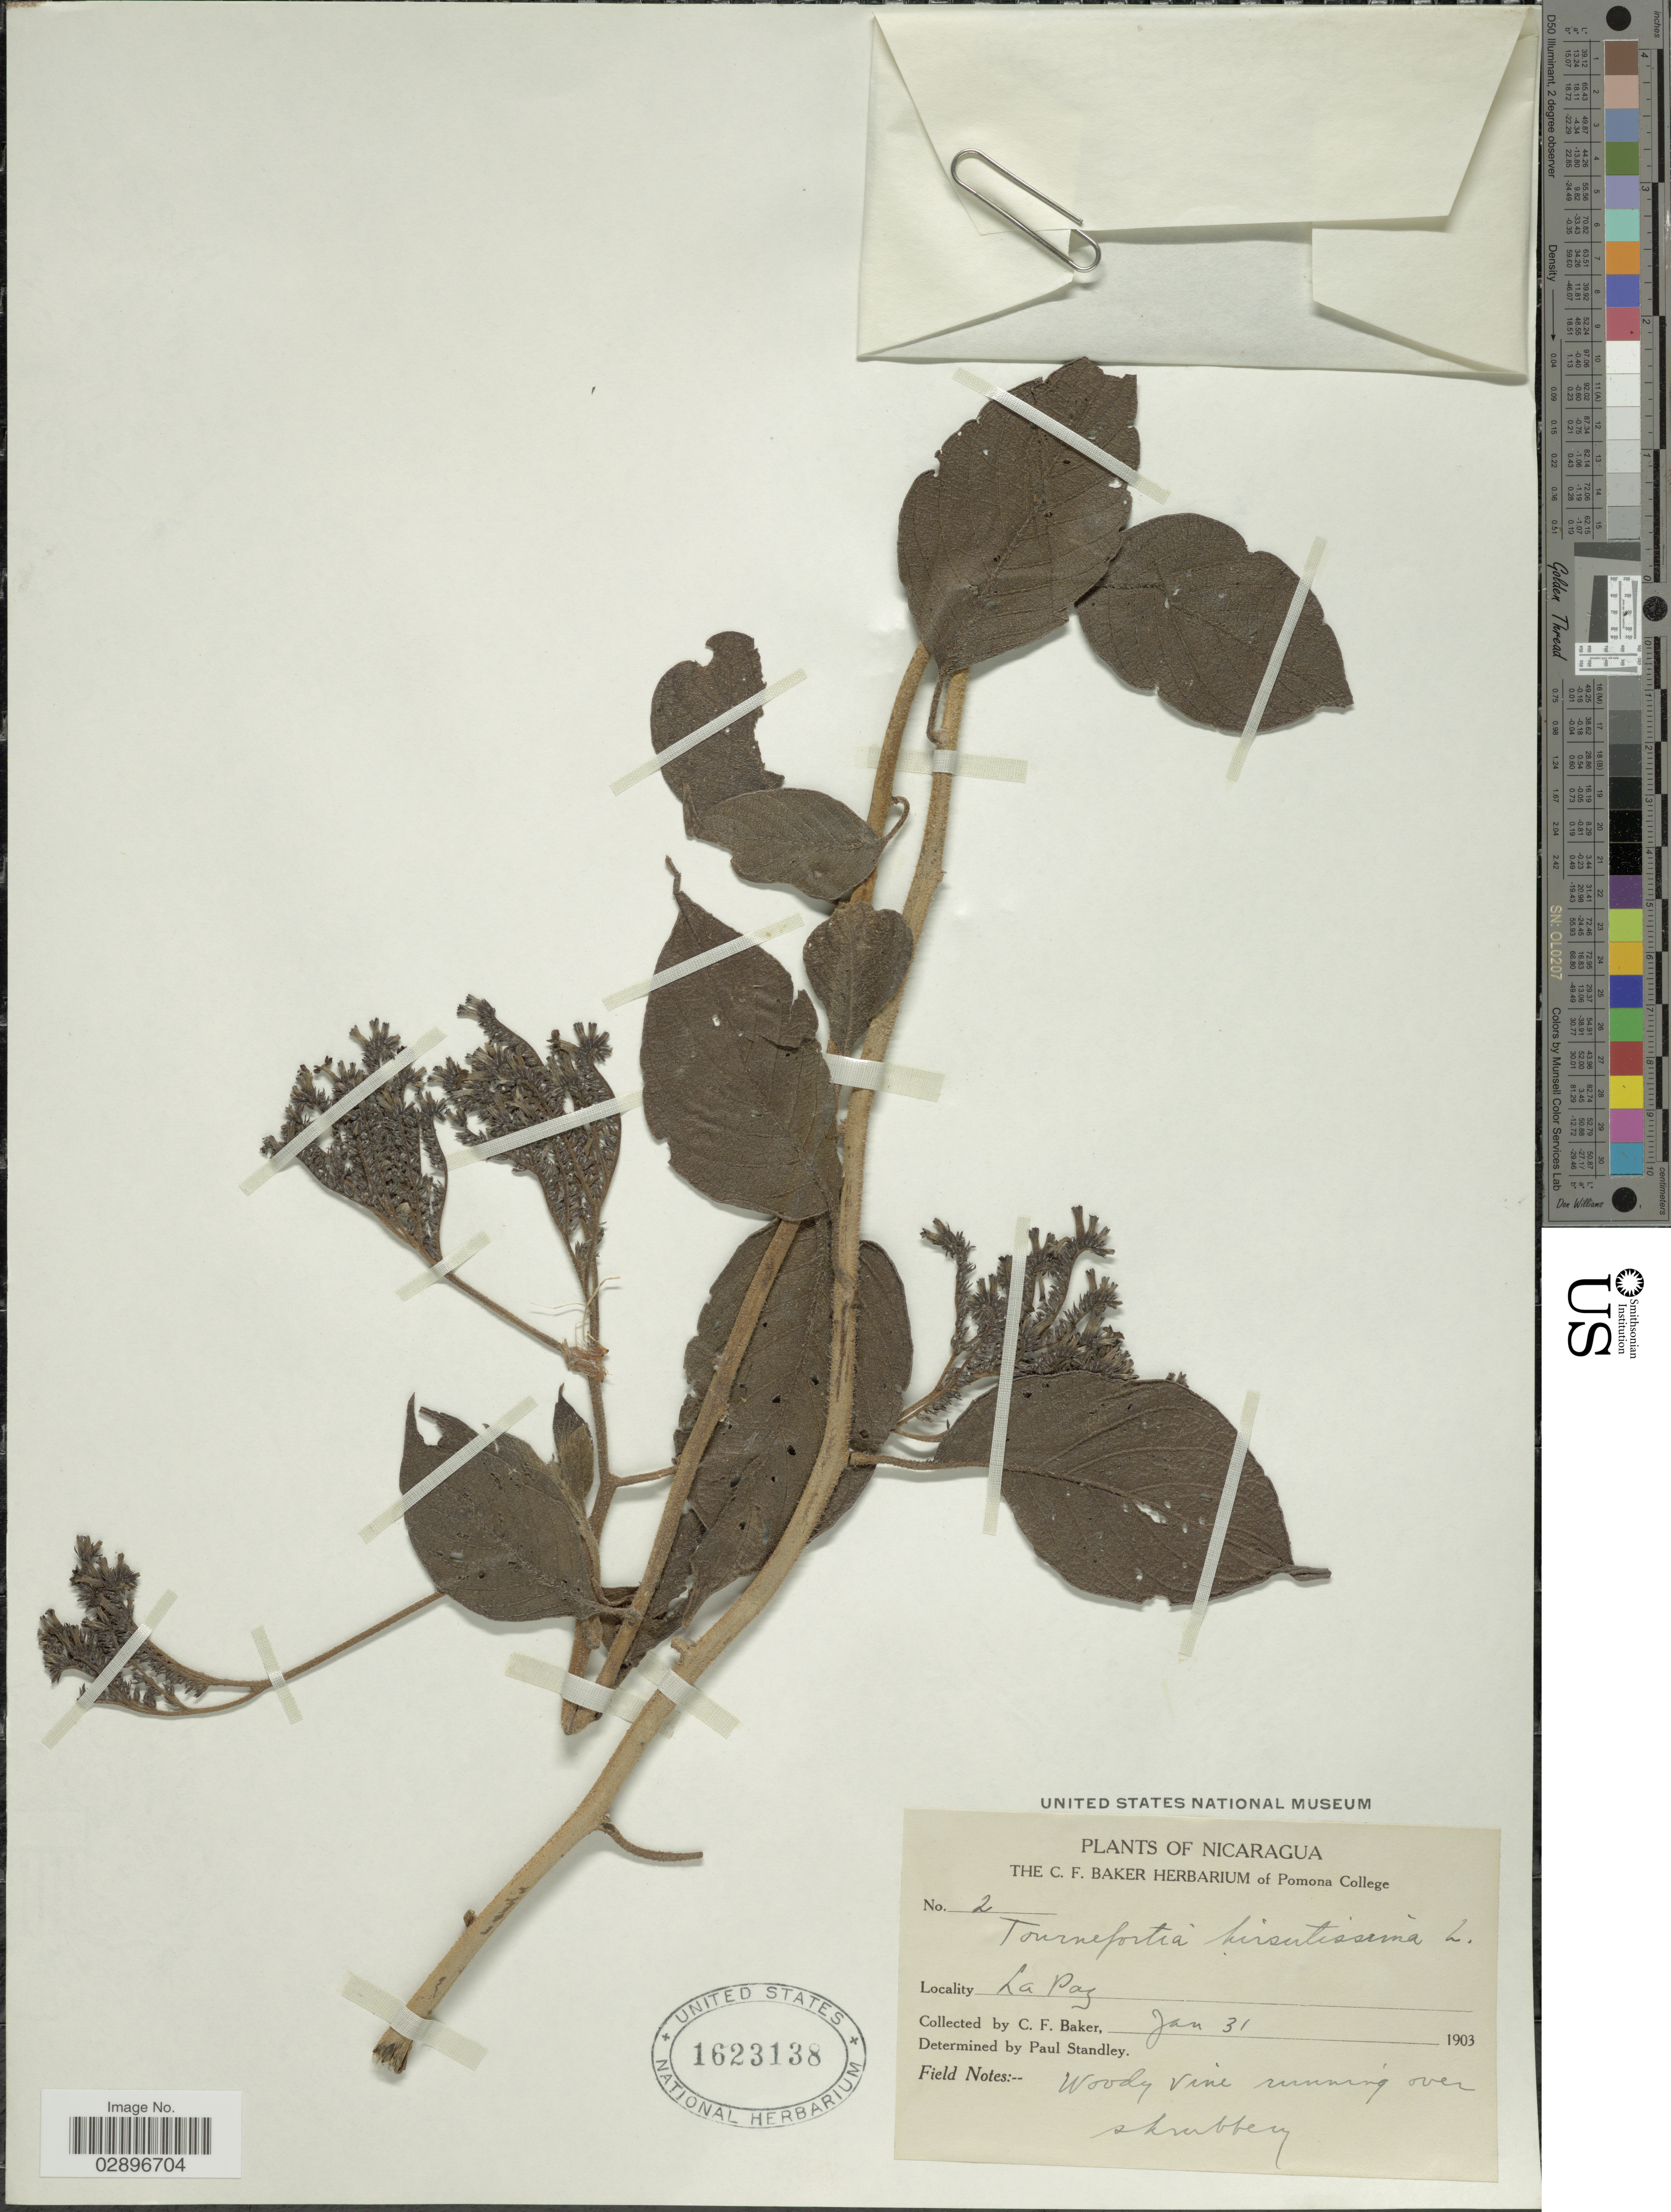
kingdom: Plantae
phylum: Tracheophyta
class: Magnoliopsida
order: Boraginales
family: Heliotropiaceae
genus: Tournefortia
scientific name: Tournefortia hirsutissima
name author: L.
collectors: C. F. Baker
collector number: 2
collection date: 1903-01-31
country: Nicaragua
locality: La Paz.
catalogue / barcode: US 1623138